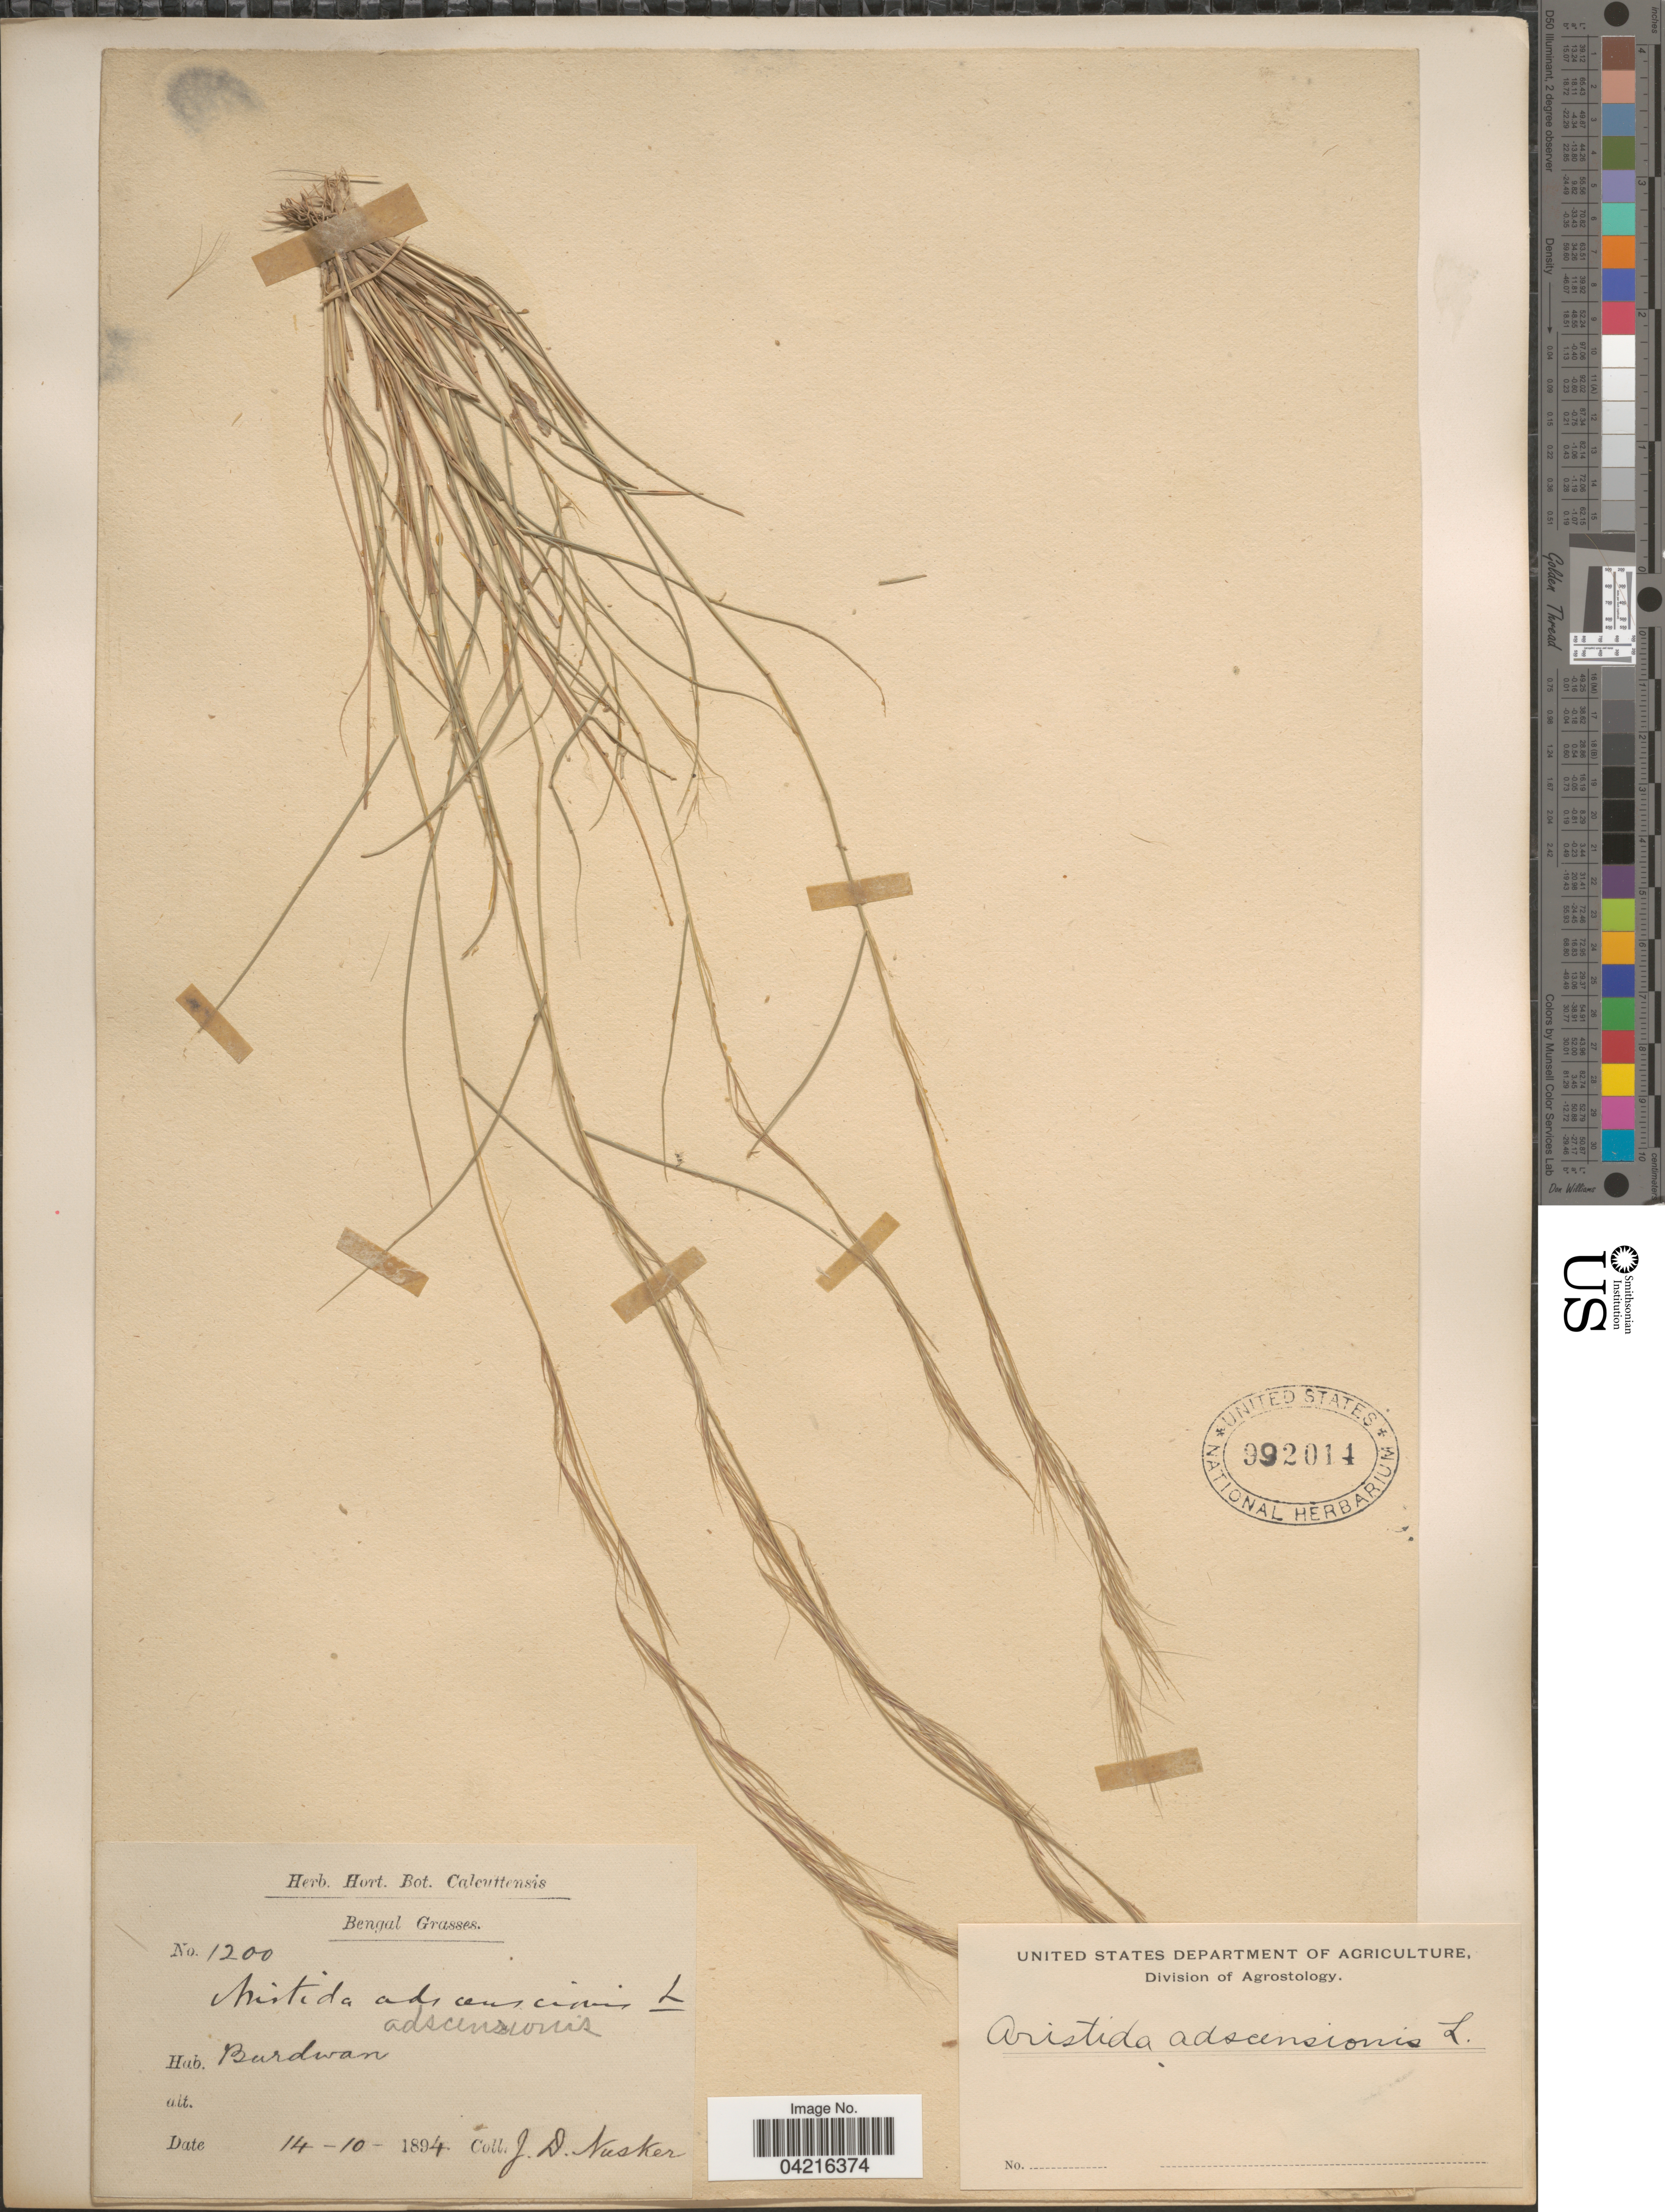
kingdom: Plantae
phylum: Tracheophyta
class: Liliopsida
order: Poales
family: Poaceae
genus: Aristida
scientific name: Aristida adscensionis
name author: L.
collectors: J. D. Nusker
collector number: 1200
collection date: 1894-10-14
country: India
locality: Bengal. Burdwan.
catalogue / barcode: US 992014